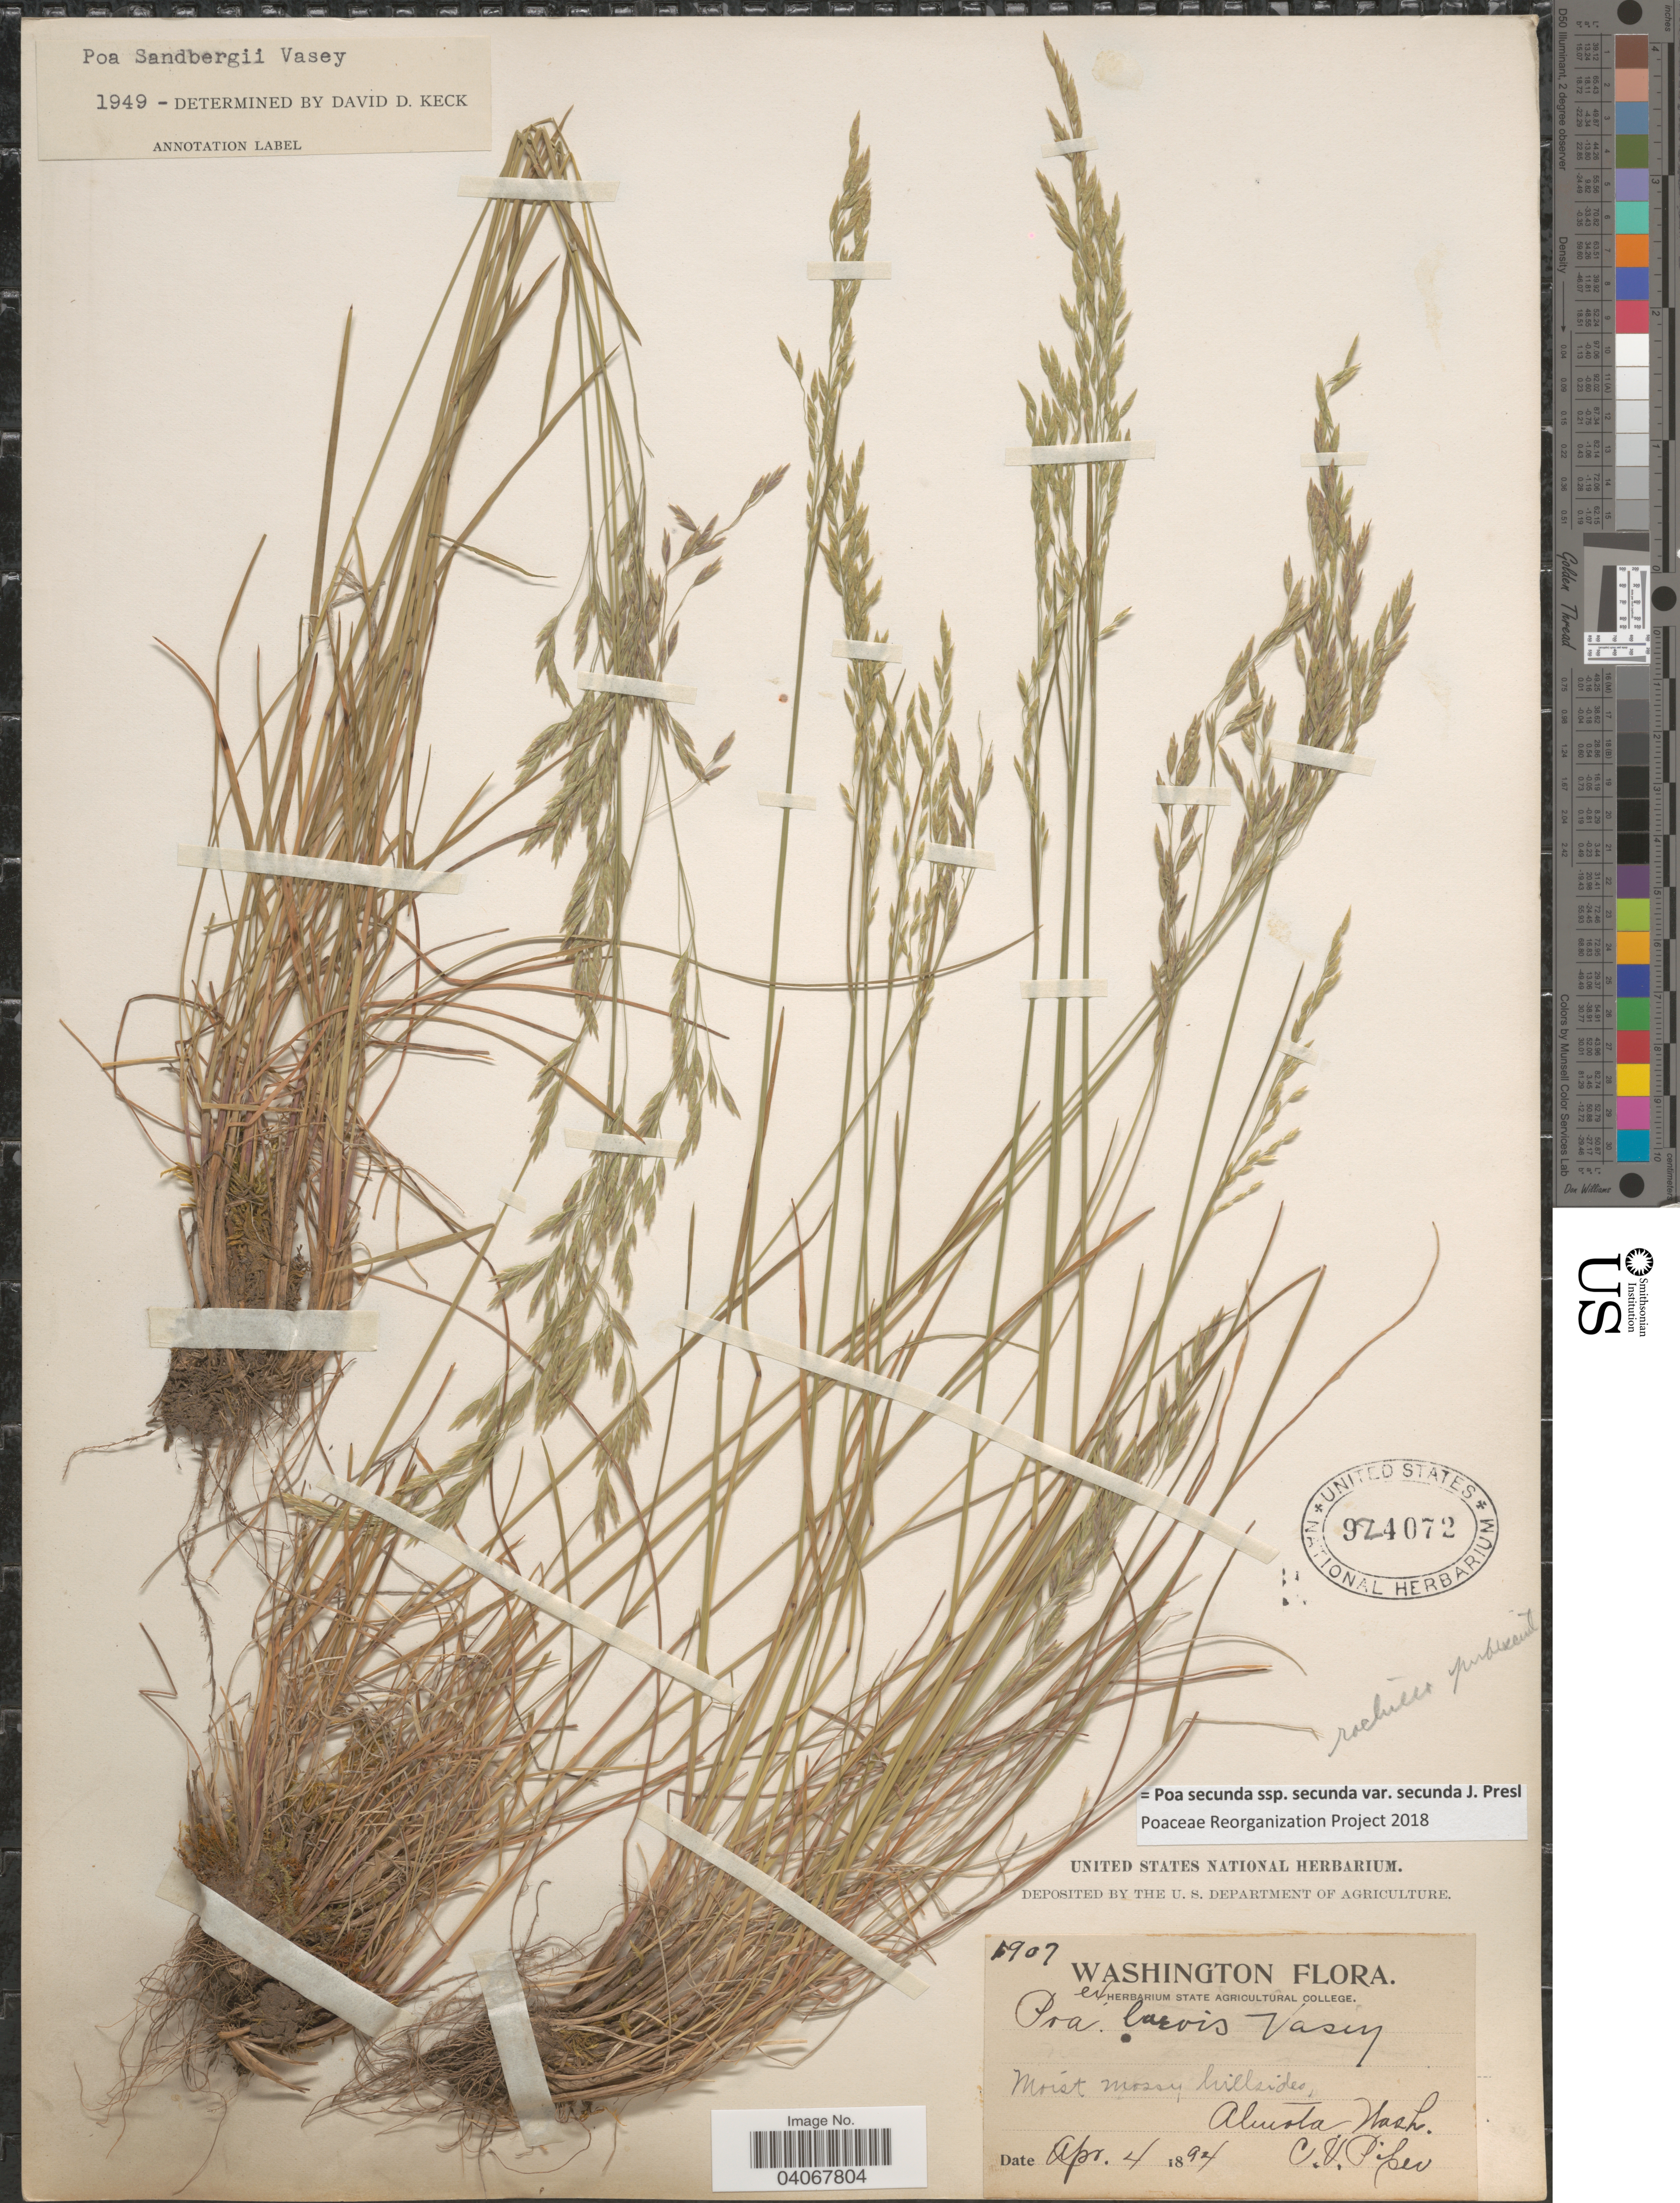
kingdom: Plantae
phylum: Tracheophyta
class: Liliopsida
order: Poales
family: Poaceae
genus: Poa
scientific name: Poa secunda subsp. secunda var. secunda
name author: J. Presl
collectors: C. V. Piper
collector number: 1907*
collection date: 1894-04-04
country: United States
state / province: Washington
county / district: Whitman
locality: Moist mossy hillsides, Almota.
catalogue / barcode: US 924072